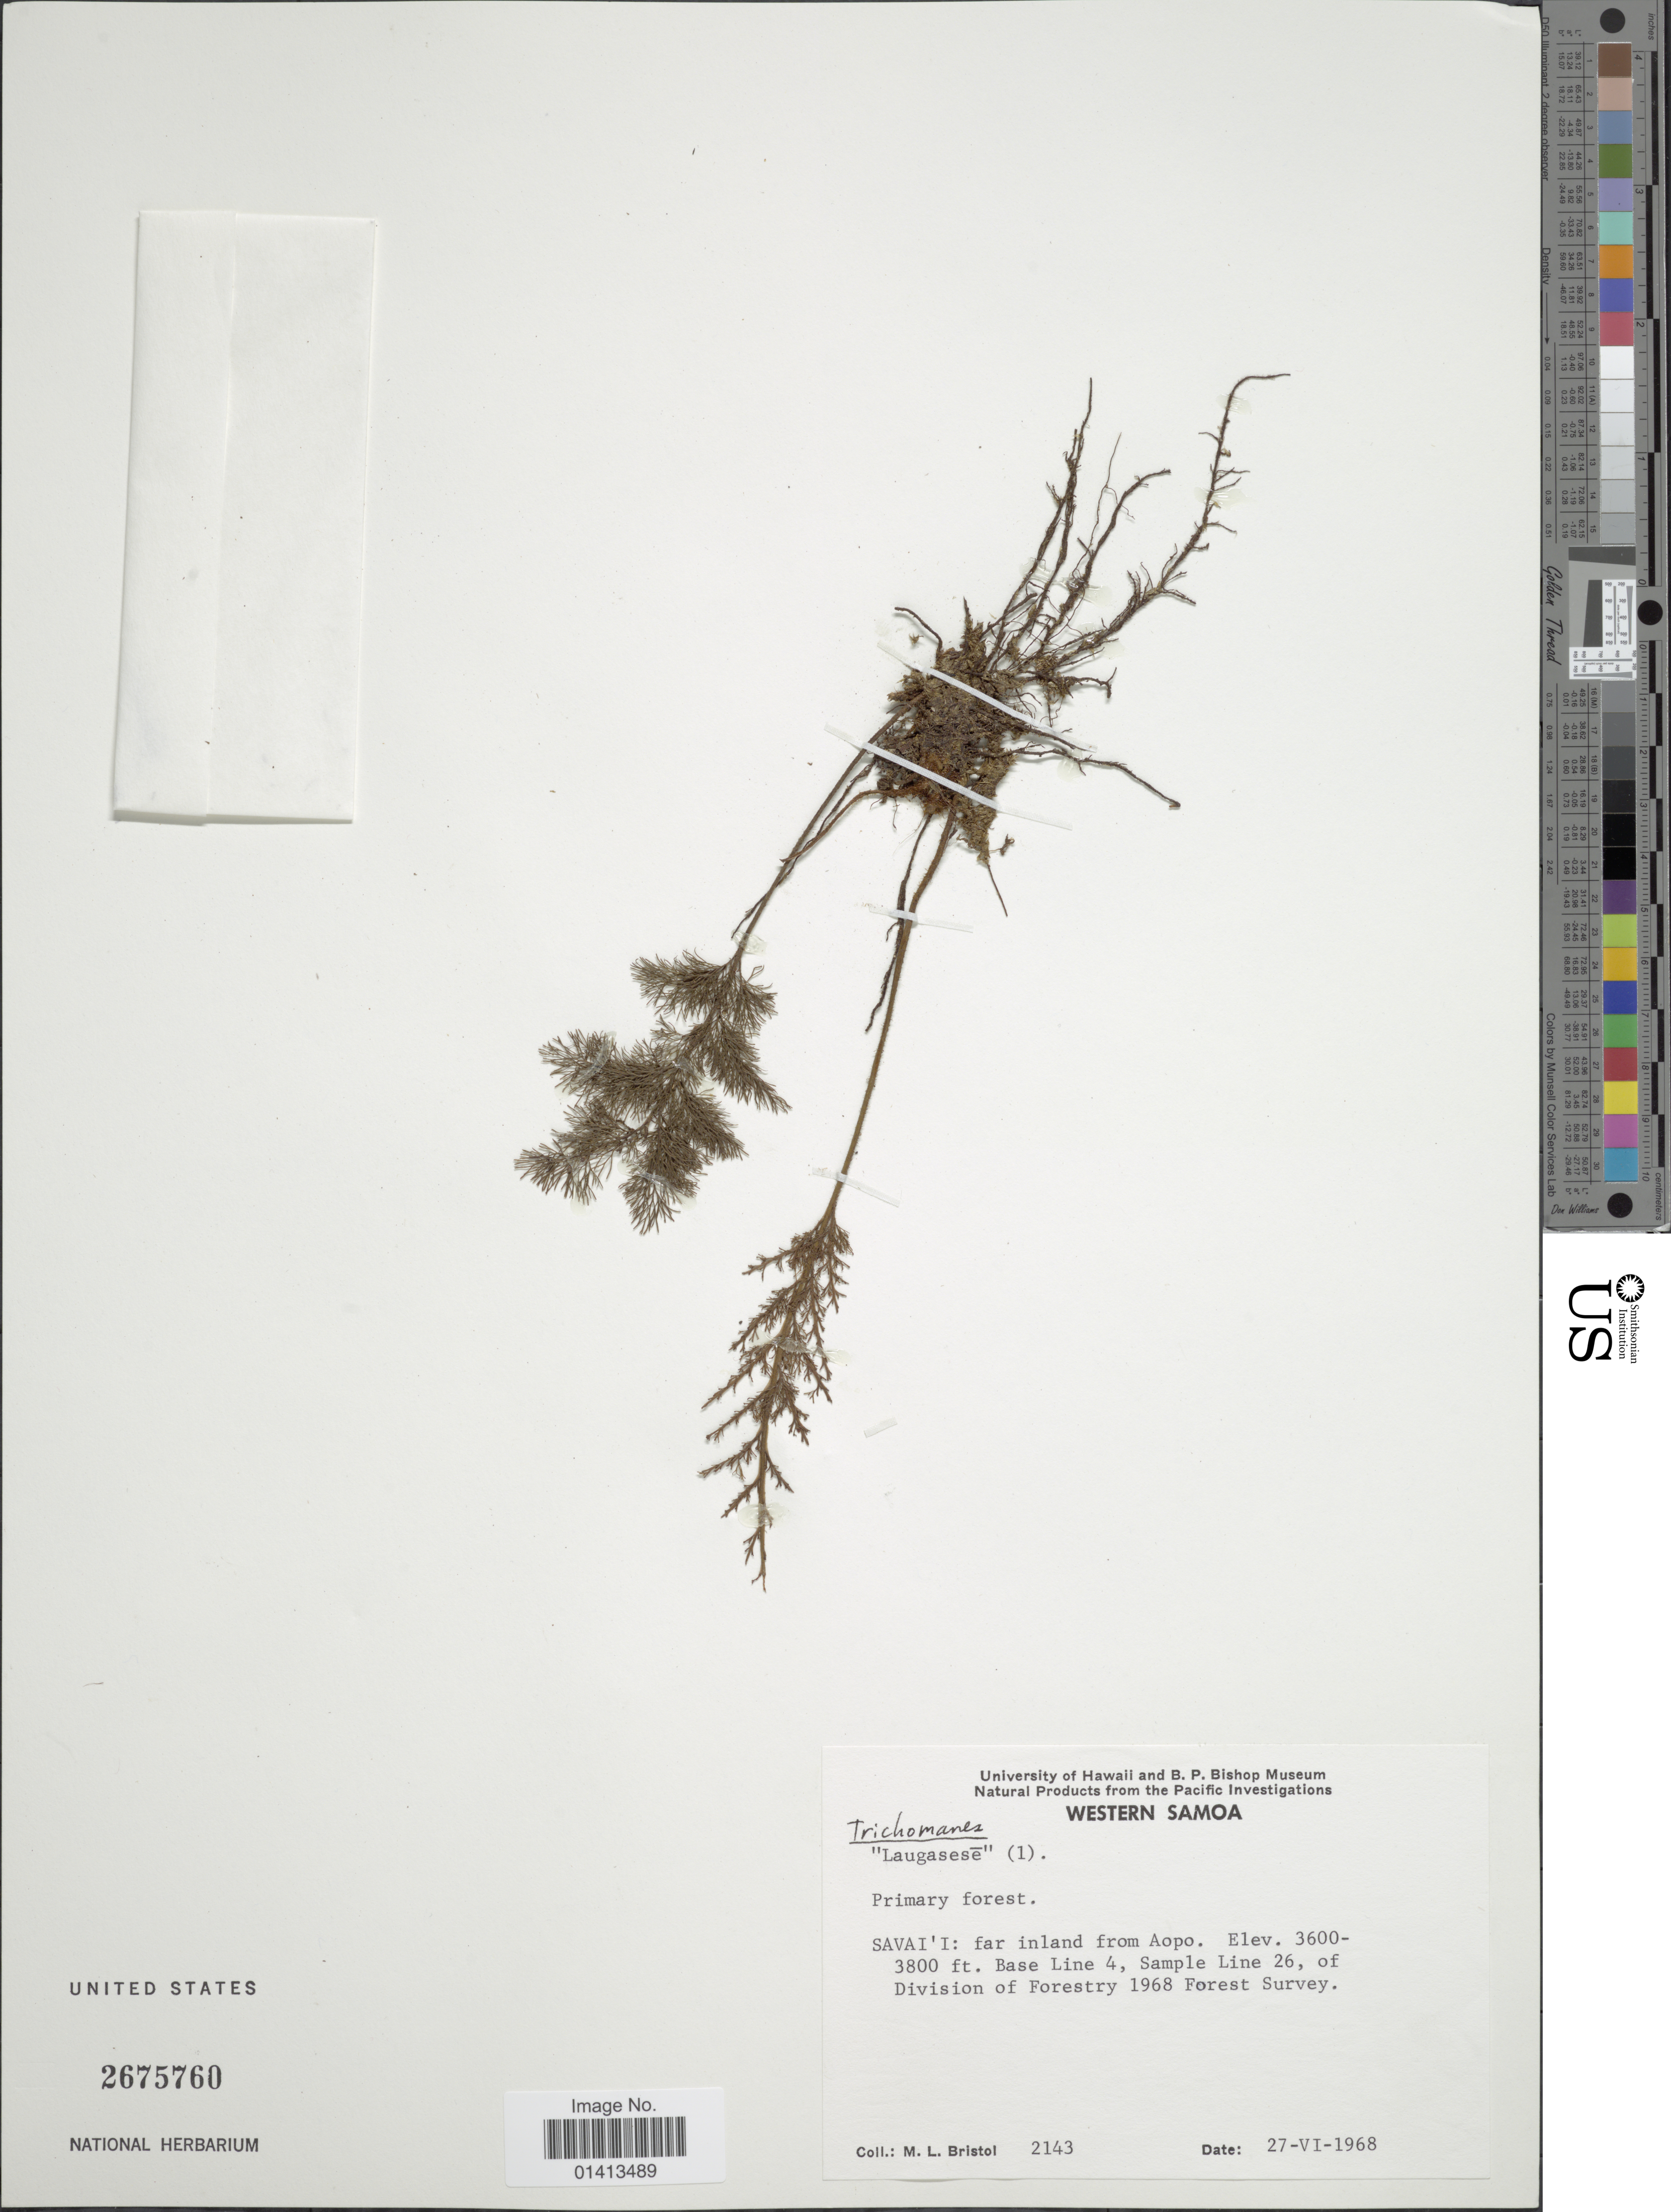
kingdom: Plantae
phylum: Tracheophyta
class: Polypodiopsida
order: Hymenophyllales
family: Hymenophyllaceae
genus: Crepidomanes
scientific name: Crepidomanes sp.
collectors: M. L. Bristol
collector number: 2143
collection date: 1968-06-27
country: Samoa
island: Savai'i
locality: Savai'i: far inland from Aopo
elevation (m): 1097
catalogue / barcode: US 2675760